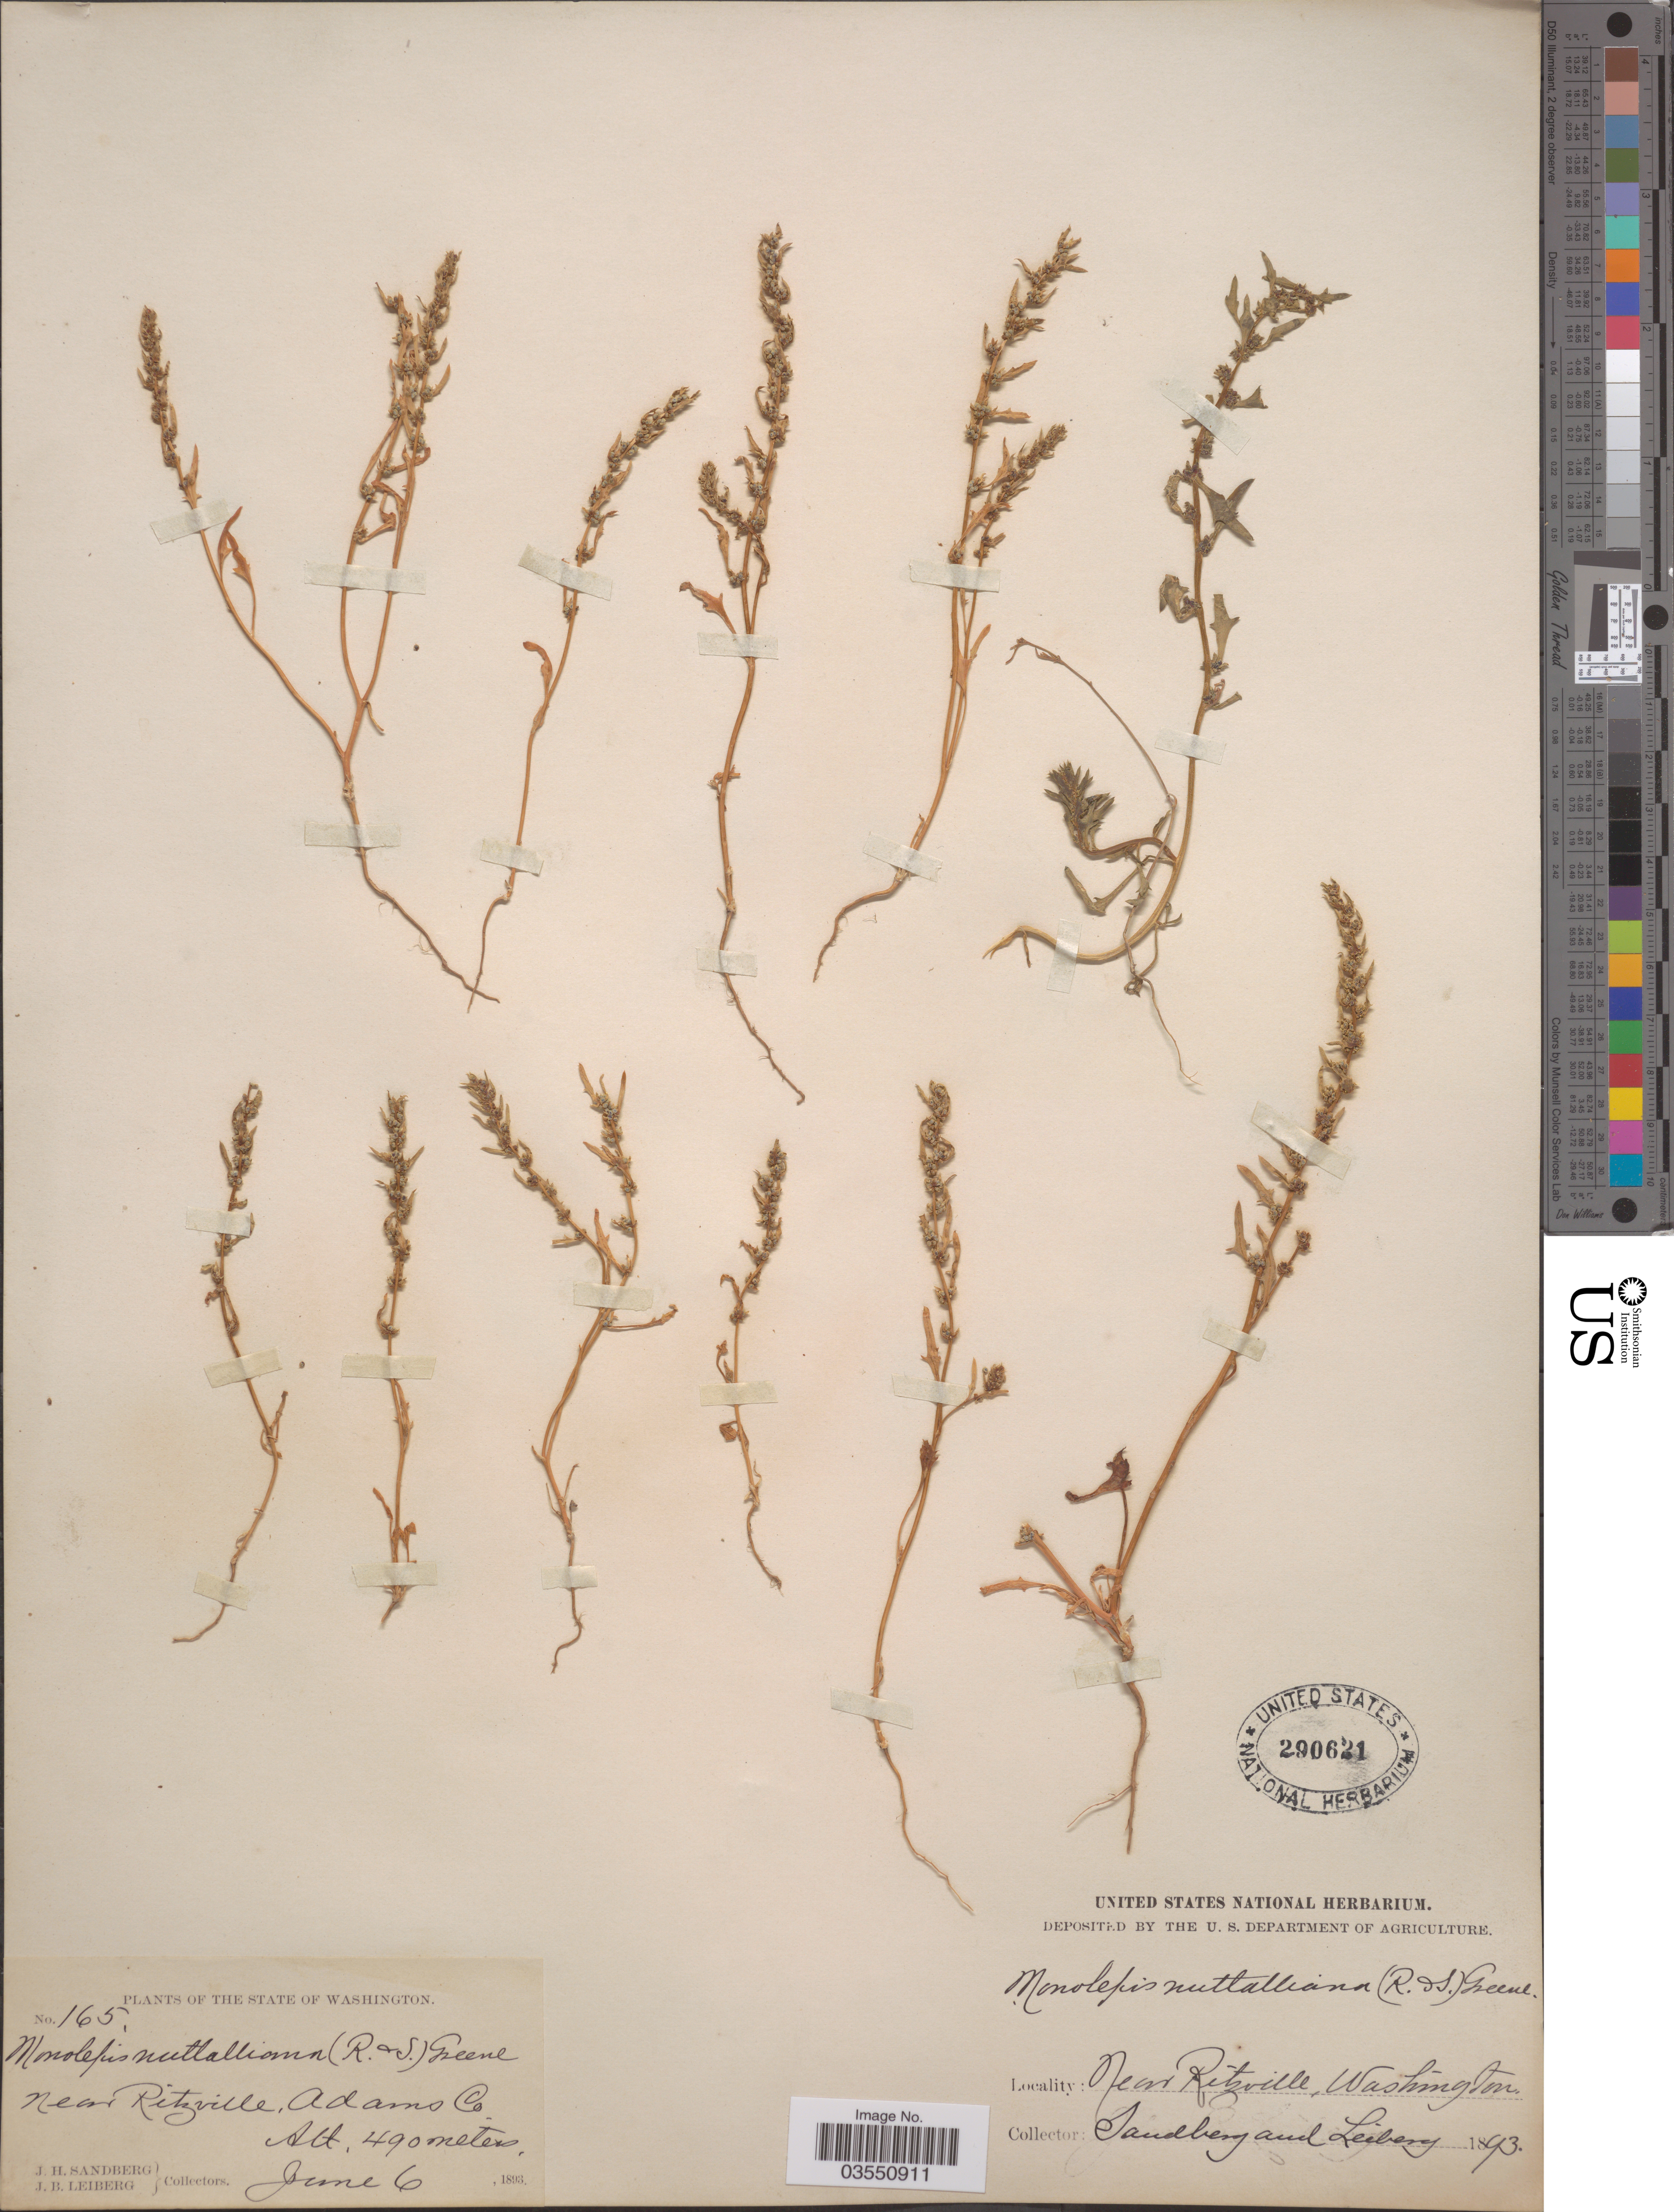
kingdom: Plantae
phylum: Tracheophyta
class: Magnoliopsida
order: Caryophyllales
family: Amaranthaceae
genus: Blitum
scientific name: Blitum nuttallianum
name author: Schult.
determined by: U.S. National Herbarium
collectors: J. H. Sandberg & J. B. Leiberg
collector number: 165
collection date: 1893-06-06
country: United States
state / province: Washington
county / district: Adams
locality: Near Ritzville, Adams Co.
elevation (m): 490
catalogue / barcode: US 290621